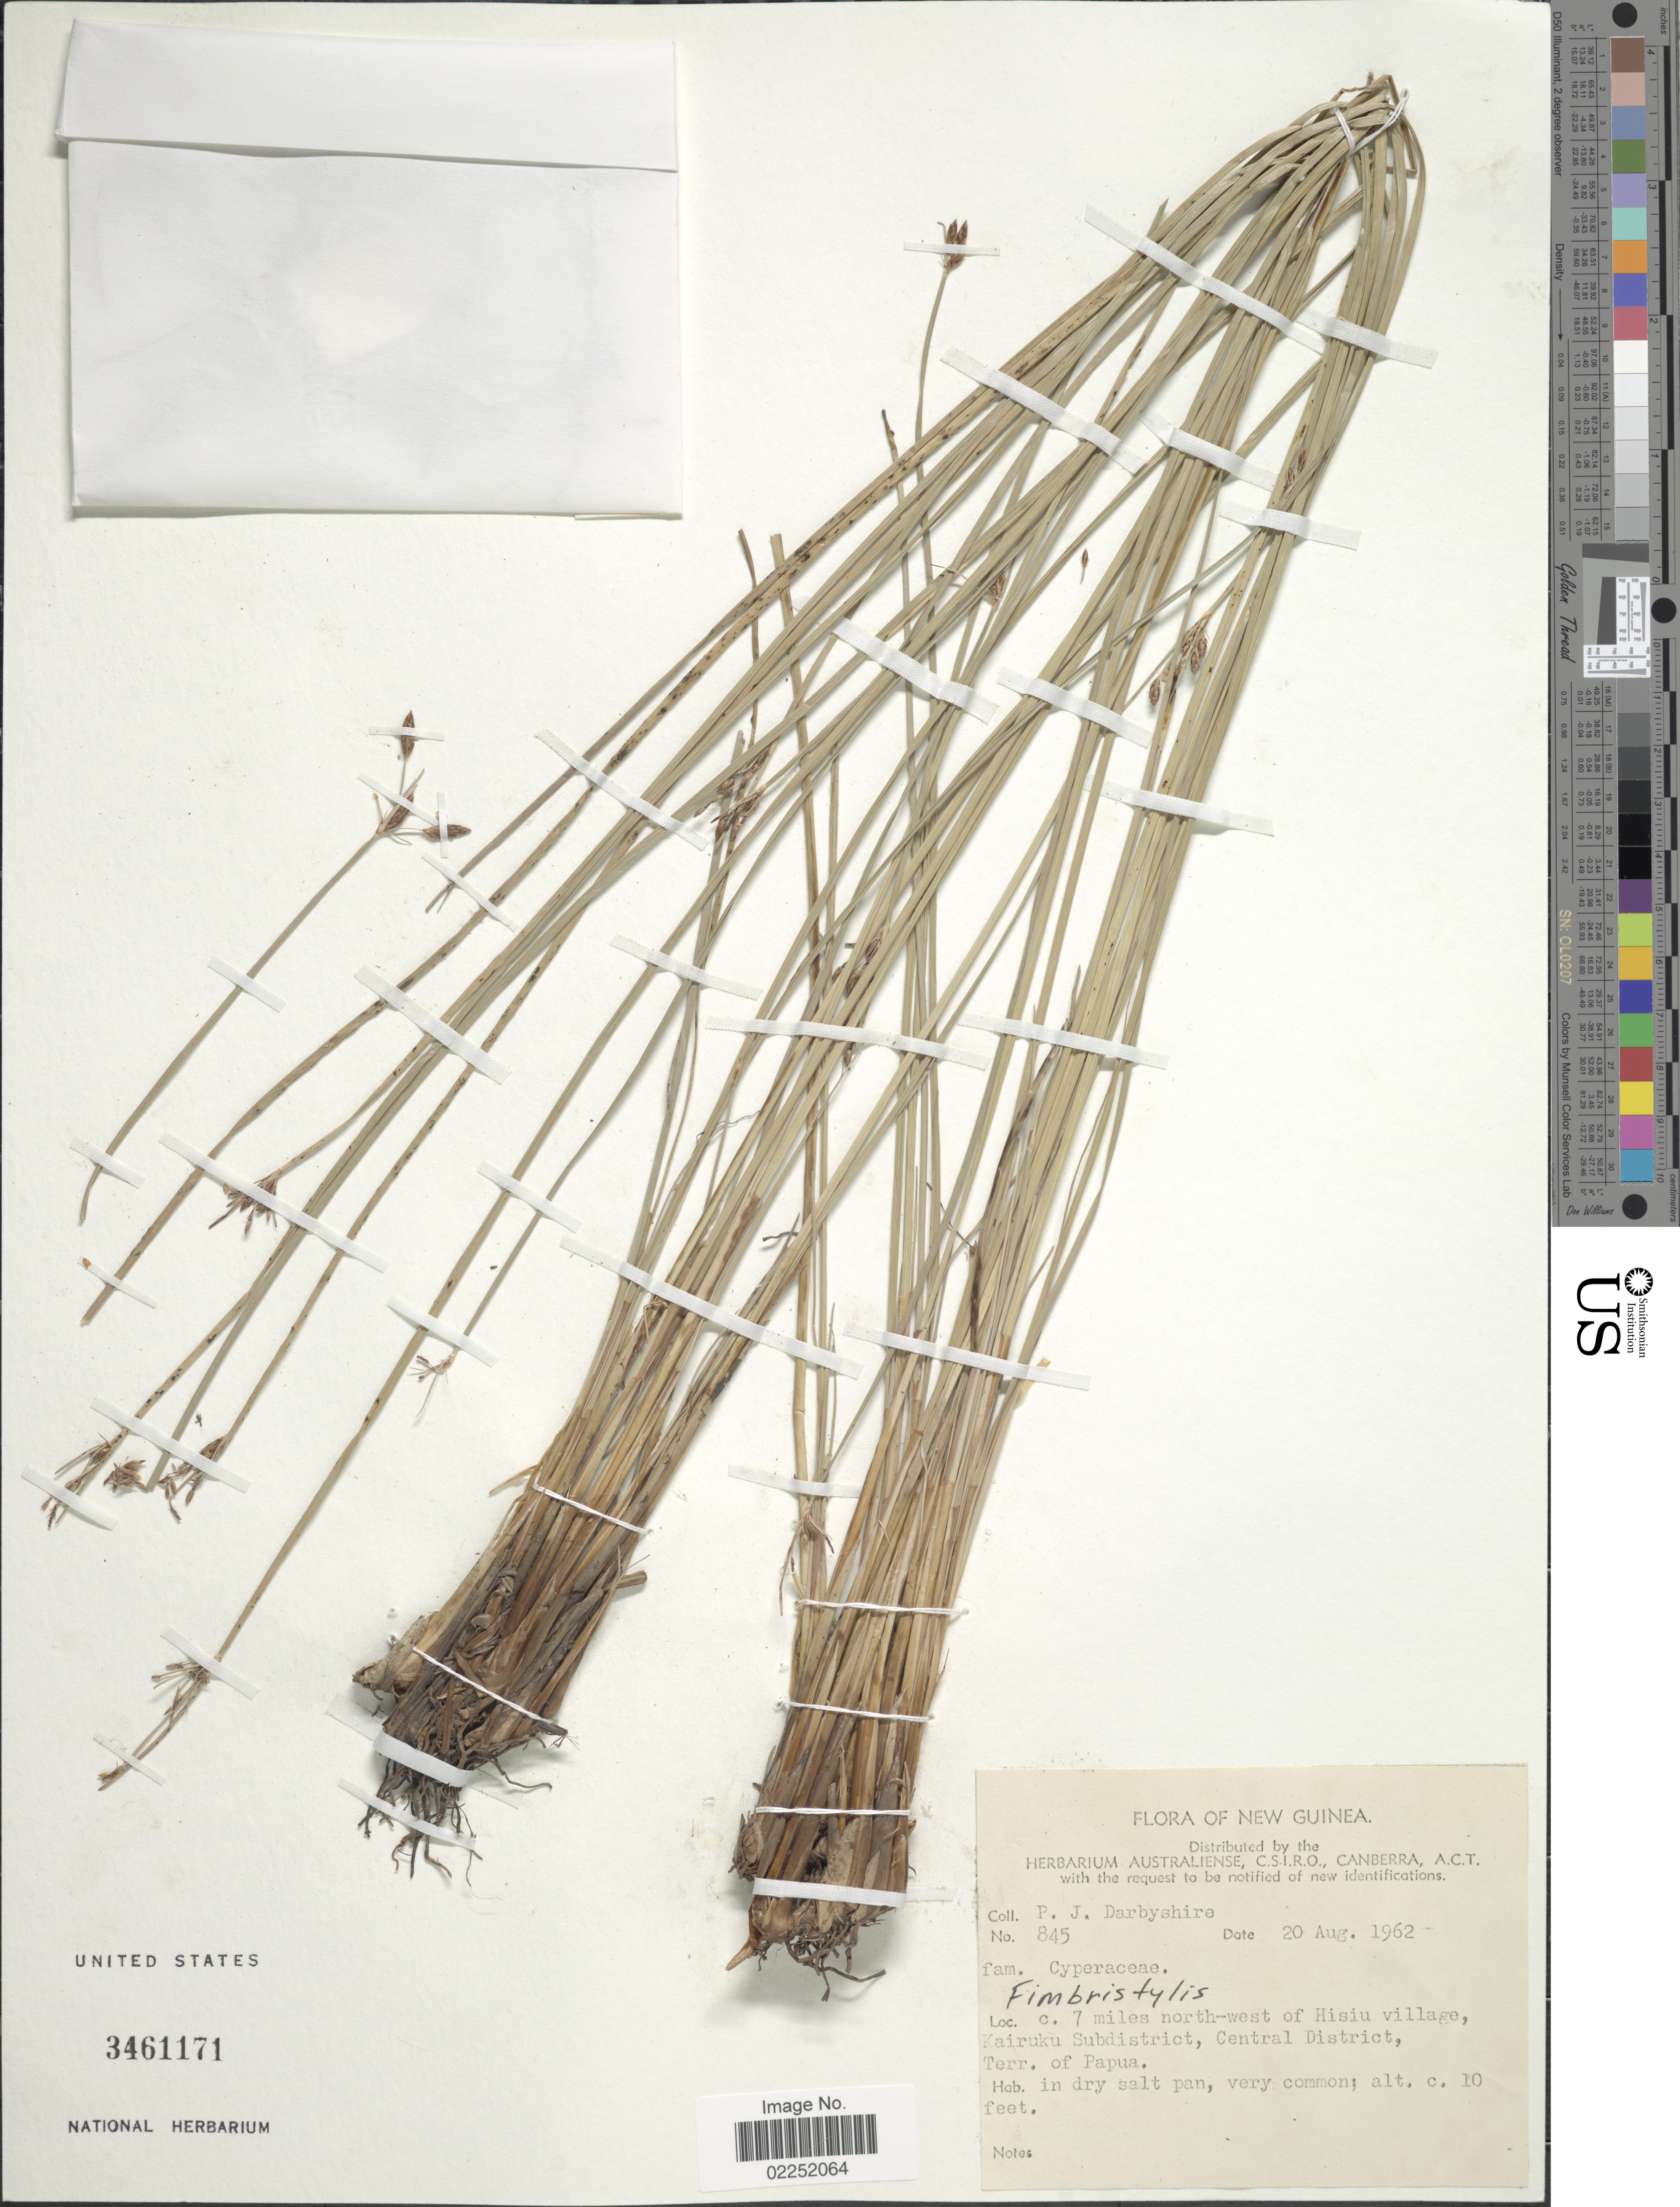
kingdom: Plantae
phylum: Tracheophyta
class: Liliopsida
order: Poales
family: Cyperaceae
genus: Fimbristylis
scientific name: Fimbristylis ferruginea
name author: (L.) Vahl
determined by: Strong, Mark T., (BOT), Smithsonian Institution - National Museum of Natural History (UNITED STATES)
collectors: P. Darbyshire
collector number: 845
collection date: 1962-08-20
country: Papua New Guinea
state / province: Central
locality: New Guinea, c. 7 miles north-west of Hisiu village, Kairuku Subdistrict, Central District, Terr. of Papua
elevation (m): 3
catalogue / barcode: US 3461171